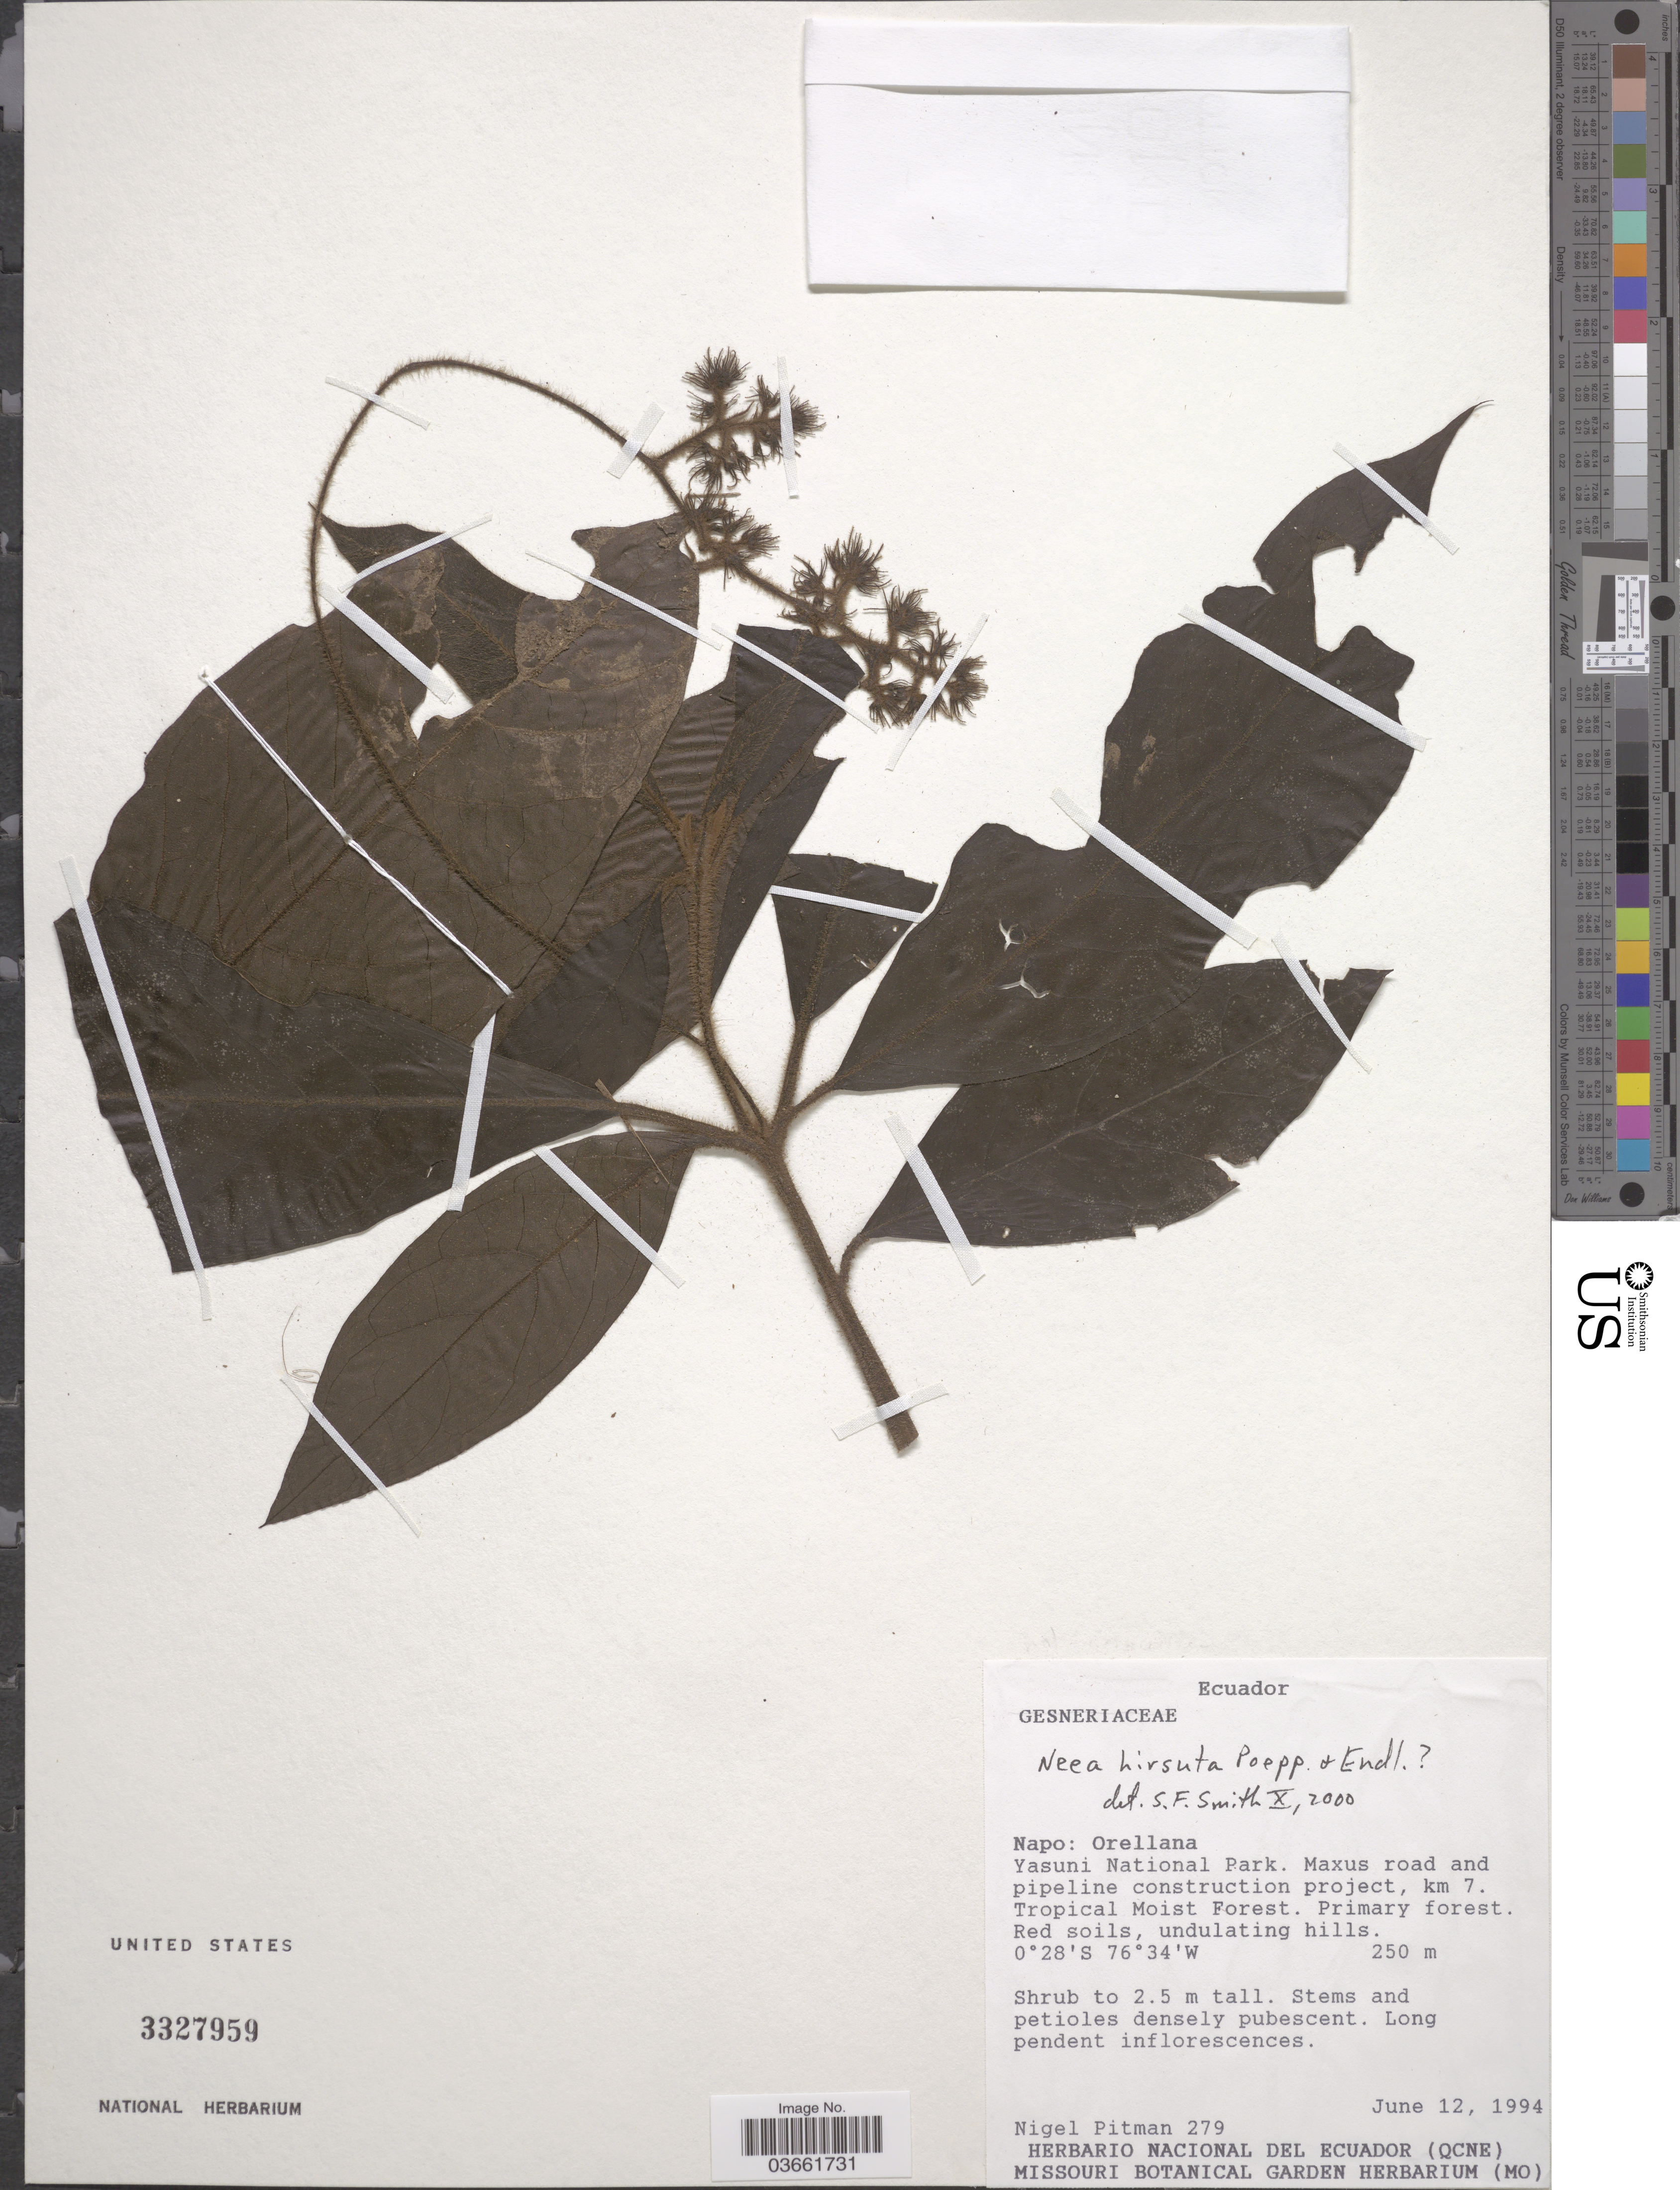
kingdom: Plantae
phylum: Tracheophyta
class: Magnoliopsida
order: Caryophyllales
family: Nyctaginaceae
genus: Neea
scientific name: Neea hirsuta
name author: Poepp. & Endl.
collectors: N. Pitman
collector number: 279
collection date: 1994-06-12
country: Ecuador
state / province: Napo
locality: Orellana. Yasuni National Park. Maxus road and pipeline construction project, km 7. Tropical Moist Forest.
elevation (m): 250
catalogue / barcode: US 3327959